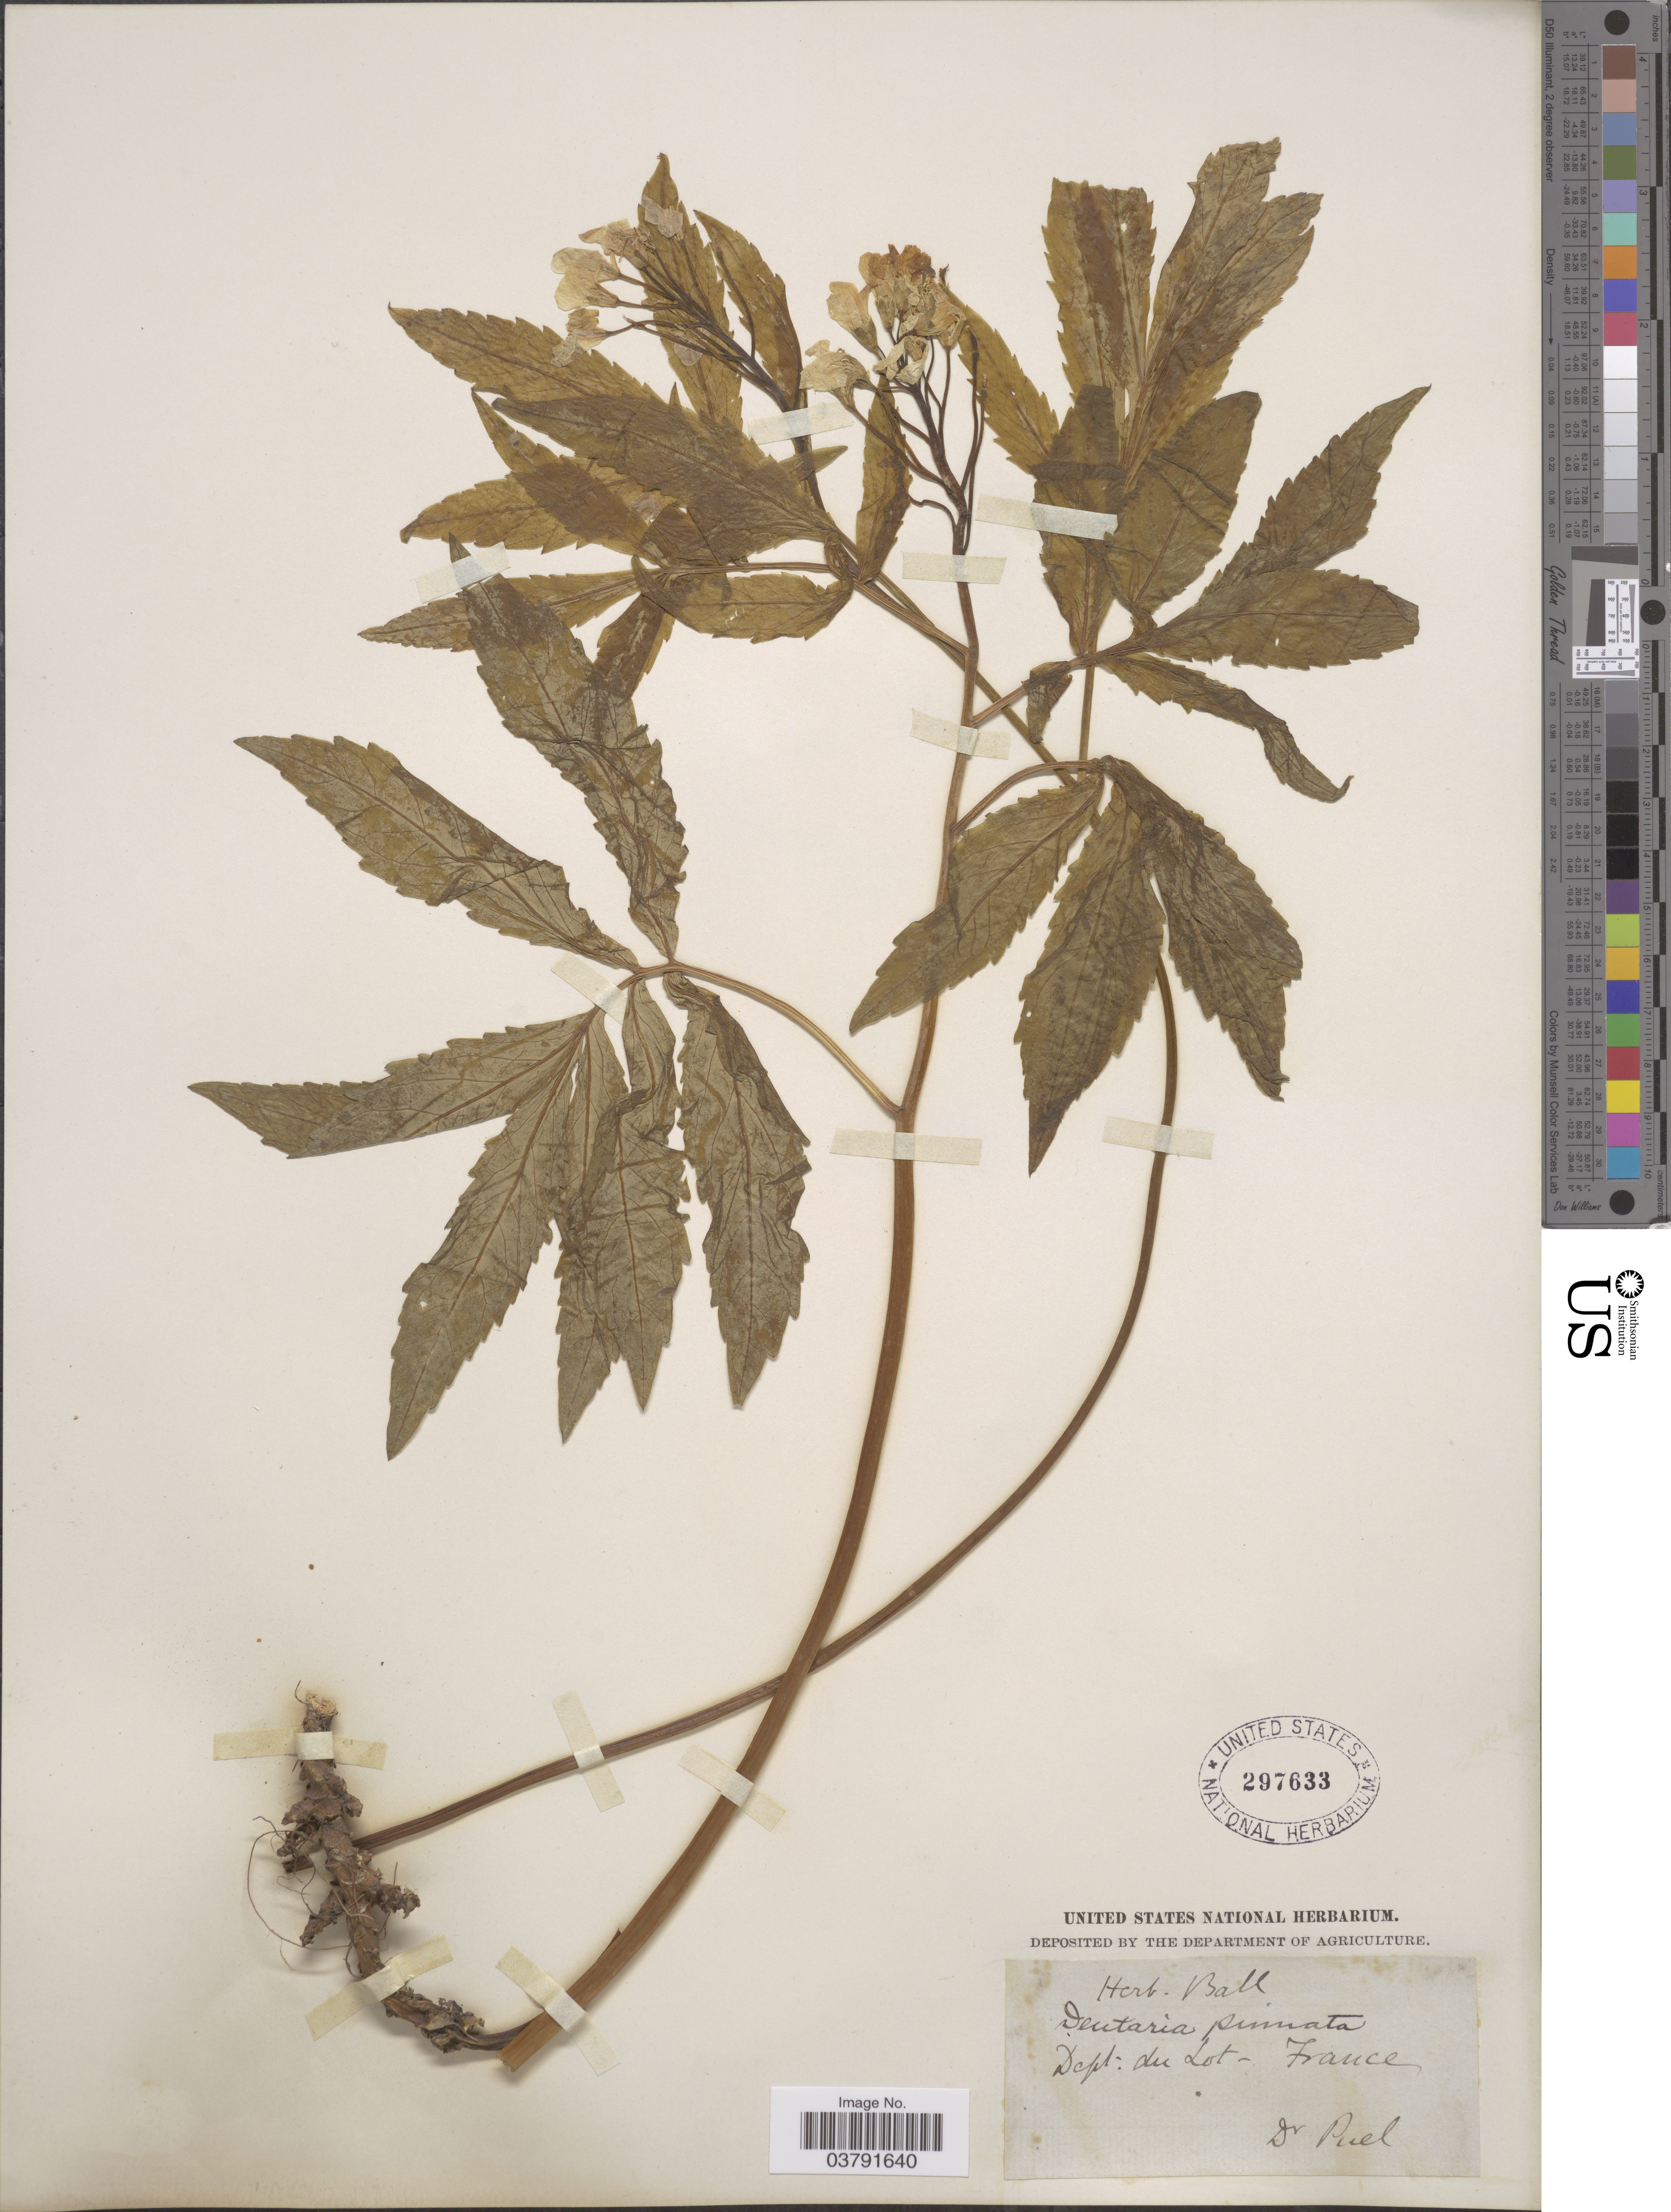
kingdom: Plantae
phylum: Tracheophyta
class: Magnoliopsida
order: Brassicales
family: Brassicaceae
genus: Dentaria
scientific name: Dentaria pinnata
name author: Lam.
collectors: Puel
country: France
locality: Dept: du Lot.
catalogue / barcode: US 297633